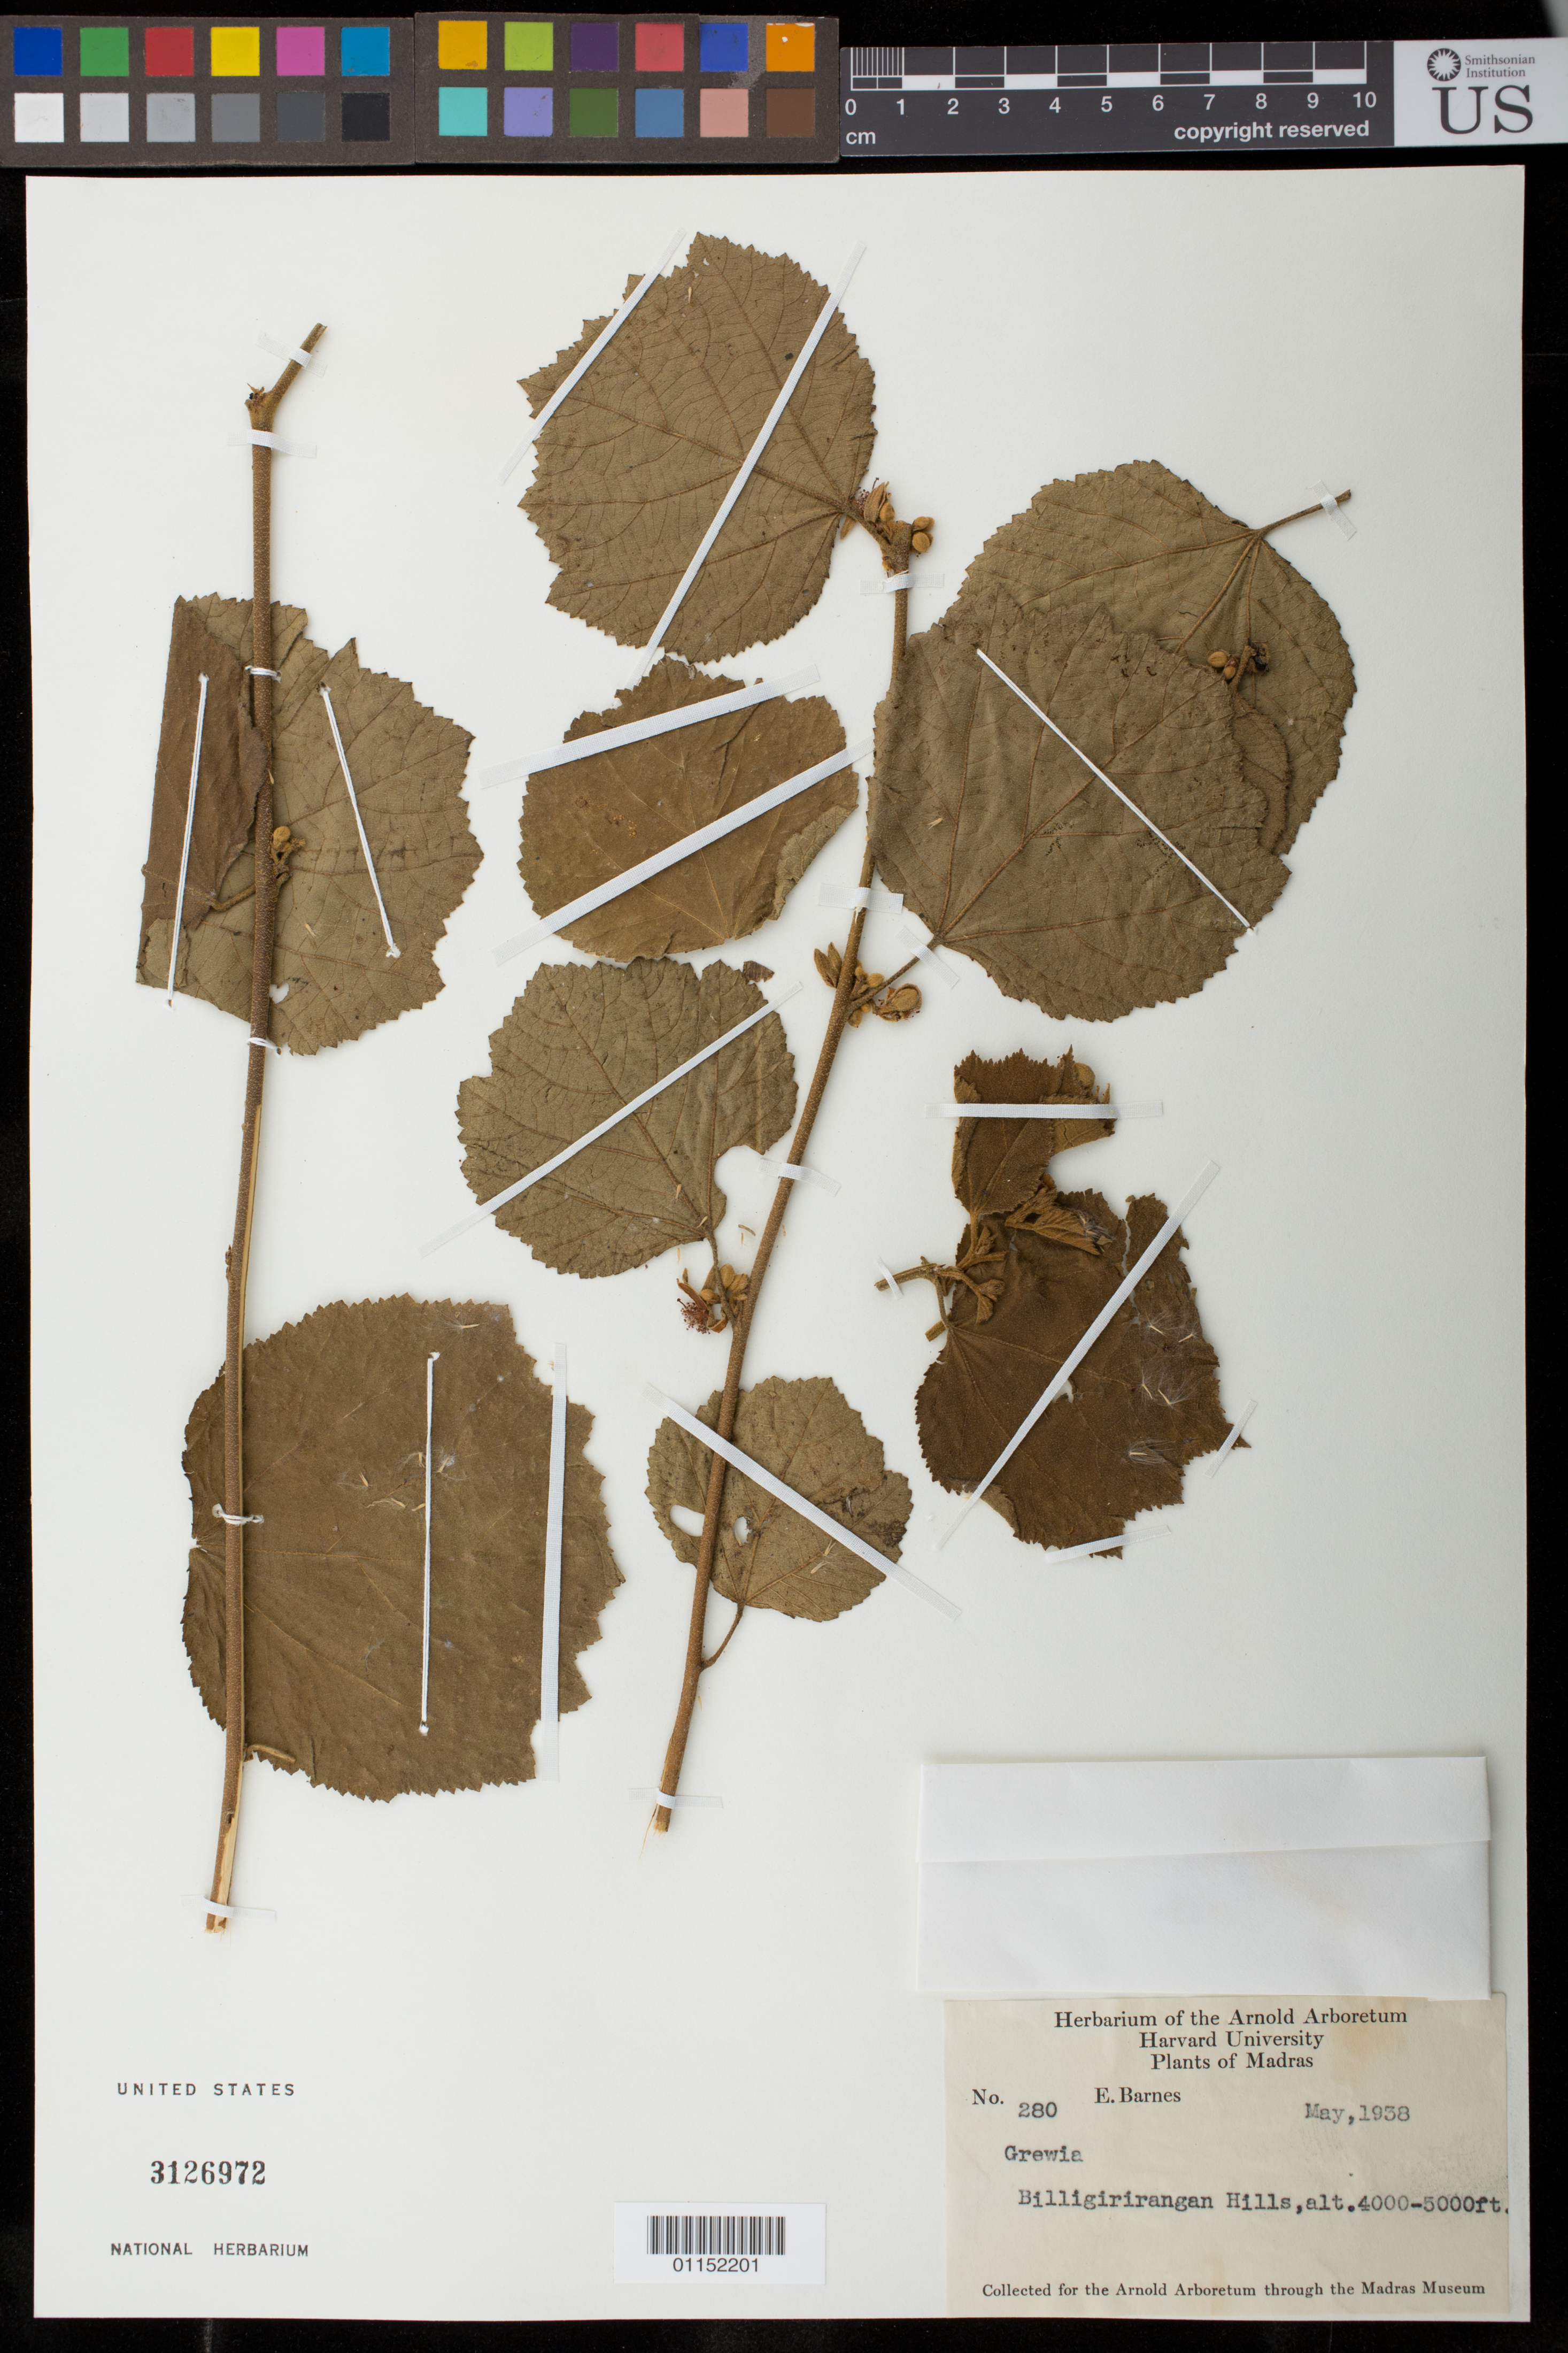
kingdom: Plantae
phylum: Tracheophyta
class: Magnoliopsida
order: Malvales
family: Malvaceae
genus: Grewia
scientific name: Grewia sp.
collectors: E. Barnes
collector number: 280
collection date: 1938-05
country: India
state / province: Tamil Nadu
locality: Billigirirangan Hills. Madras.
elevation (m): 1219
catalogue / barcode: US 3126972